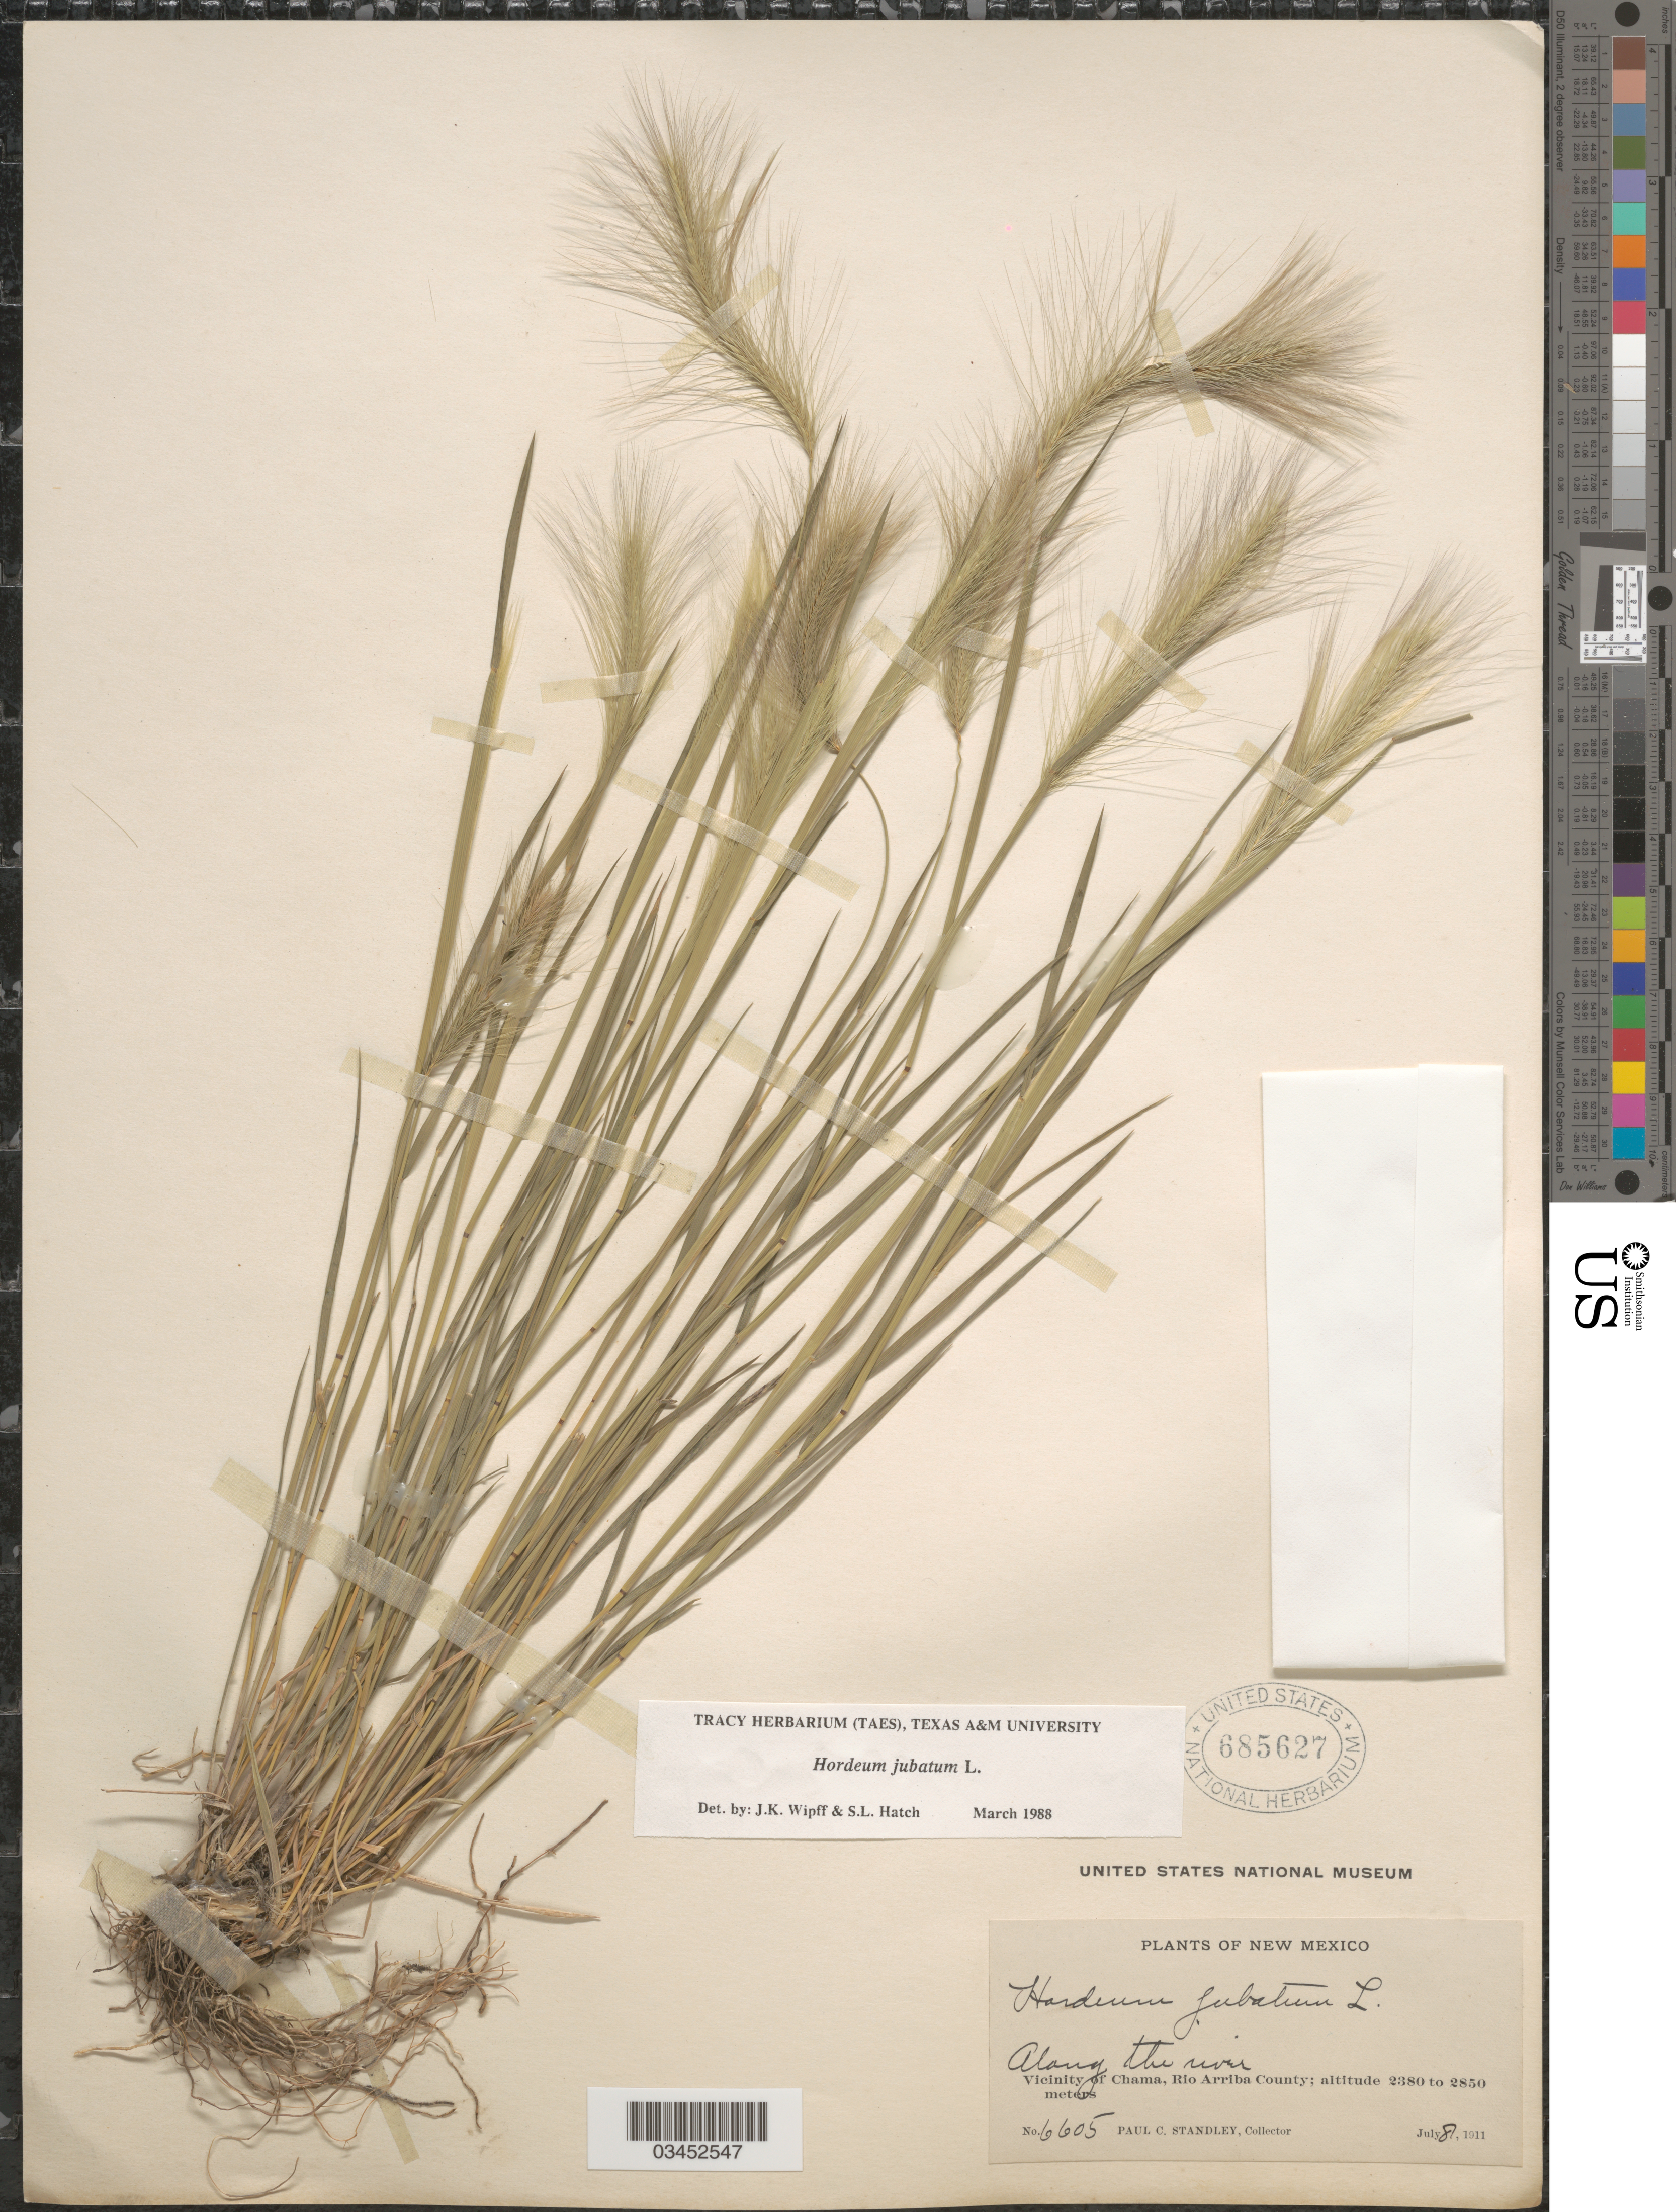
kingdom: Plantae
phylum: Tracheophyta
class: Liliopsida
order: Poales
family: Poaceae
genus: Hordeum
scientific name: Hordeum jubatum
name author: L.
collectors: P. C. Standley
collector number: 6605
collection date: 1911-07-08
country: United States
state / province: New Mexico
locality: Along the river. Vicinity of Chama, Rio Arriba County.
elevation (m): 2380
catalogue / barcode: US 685627